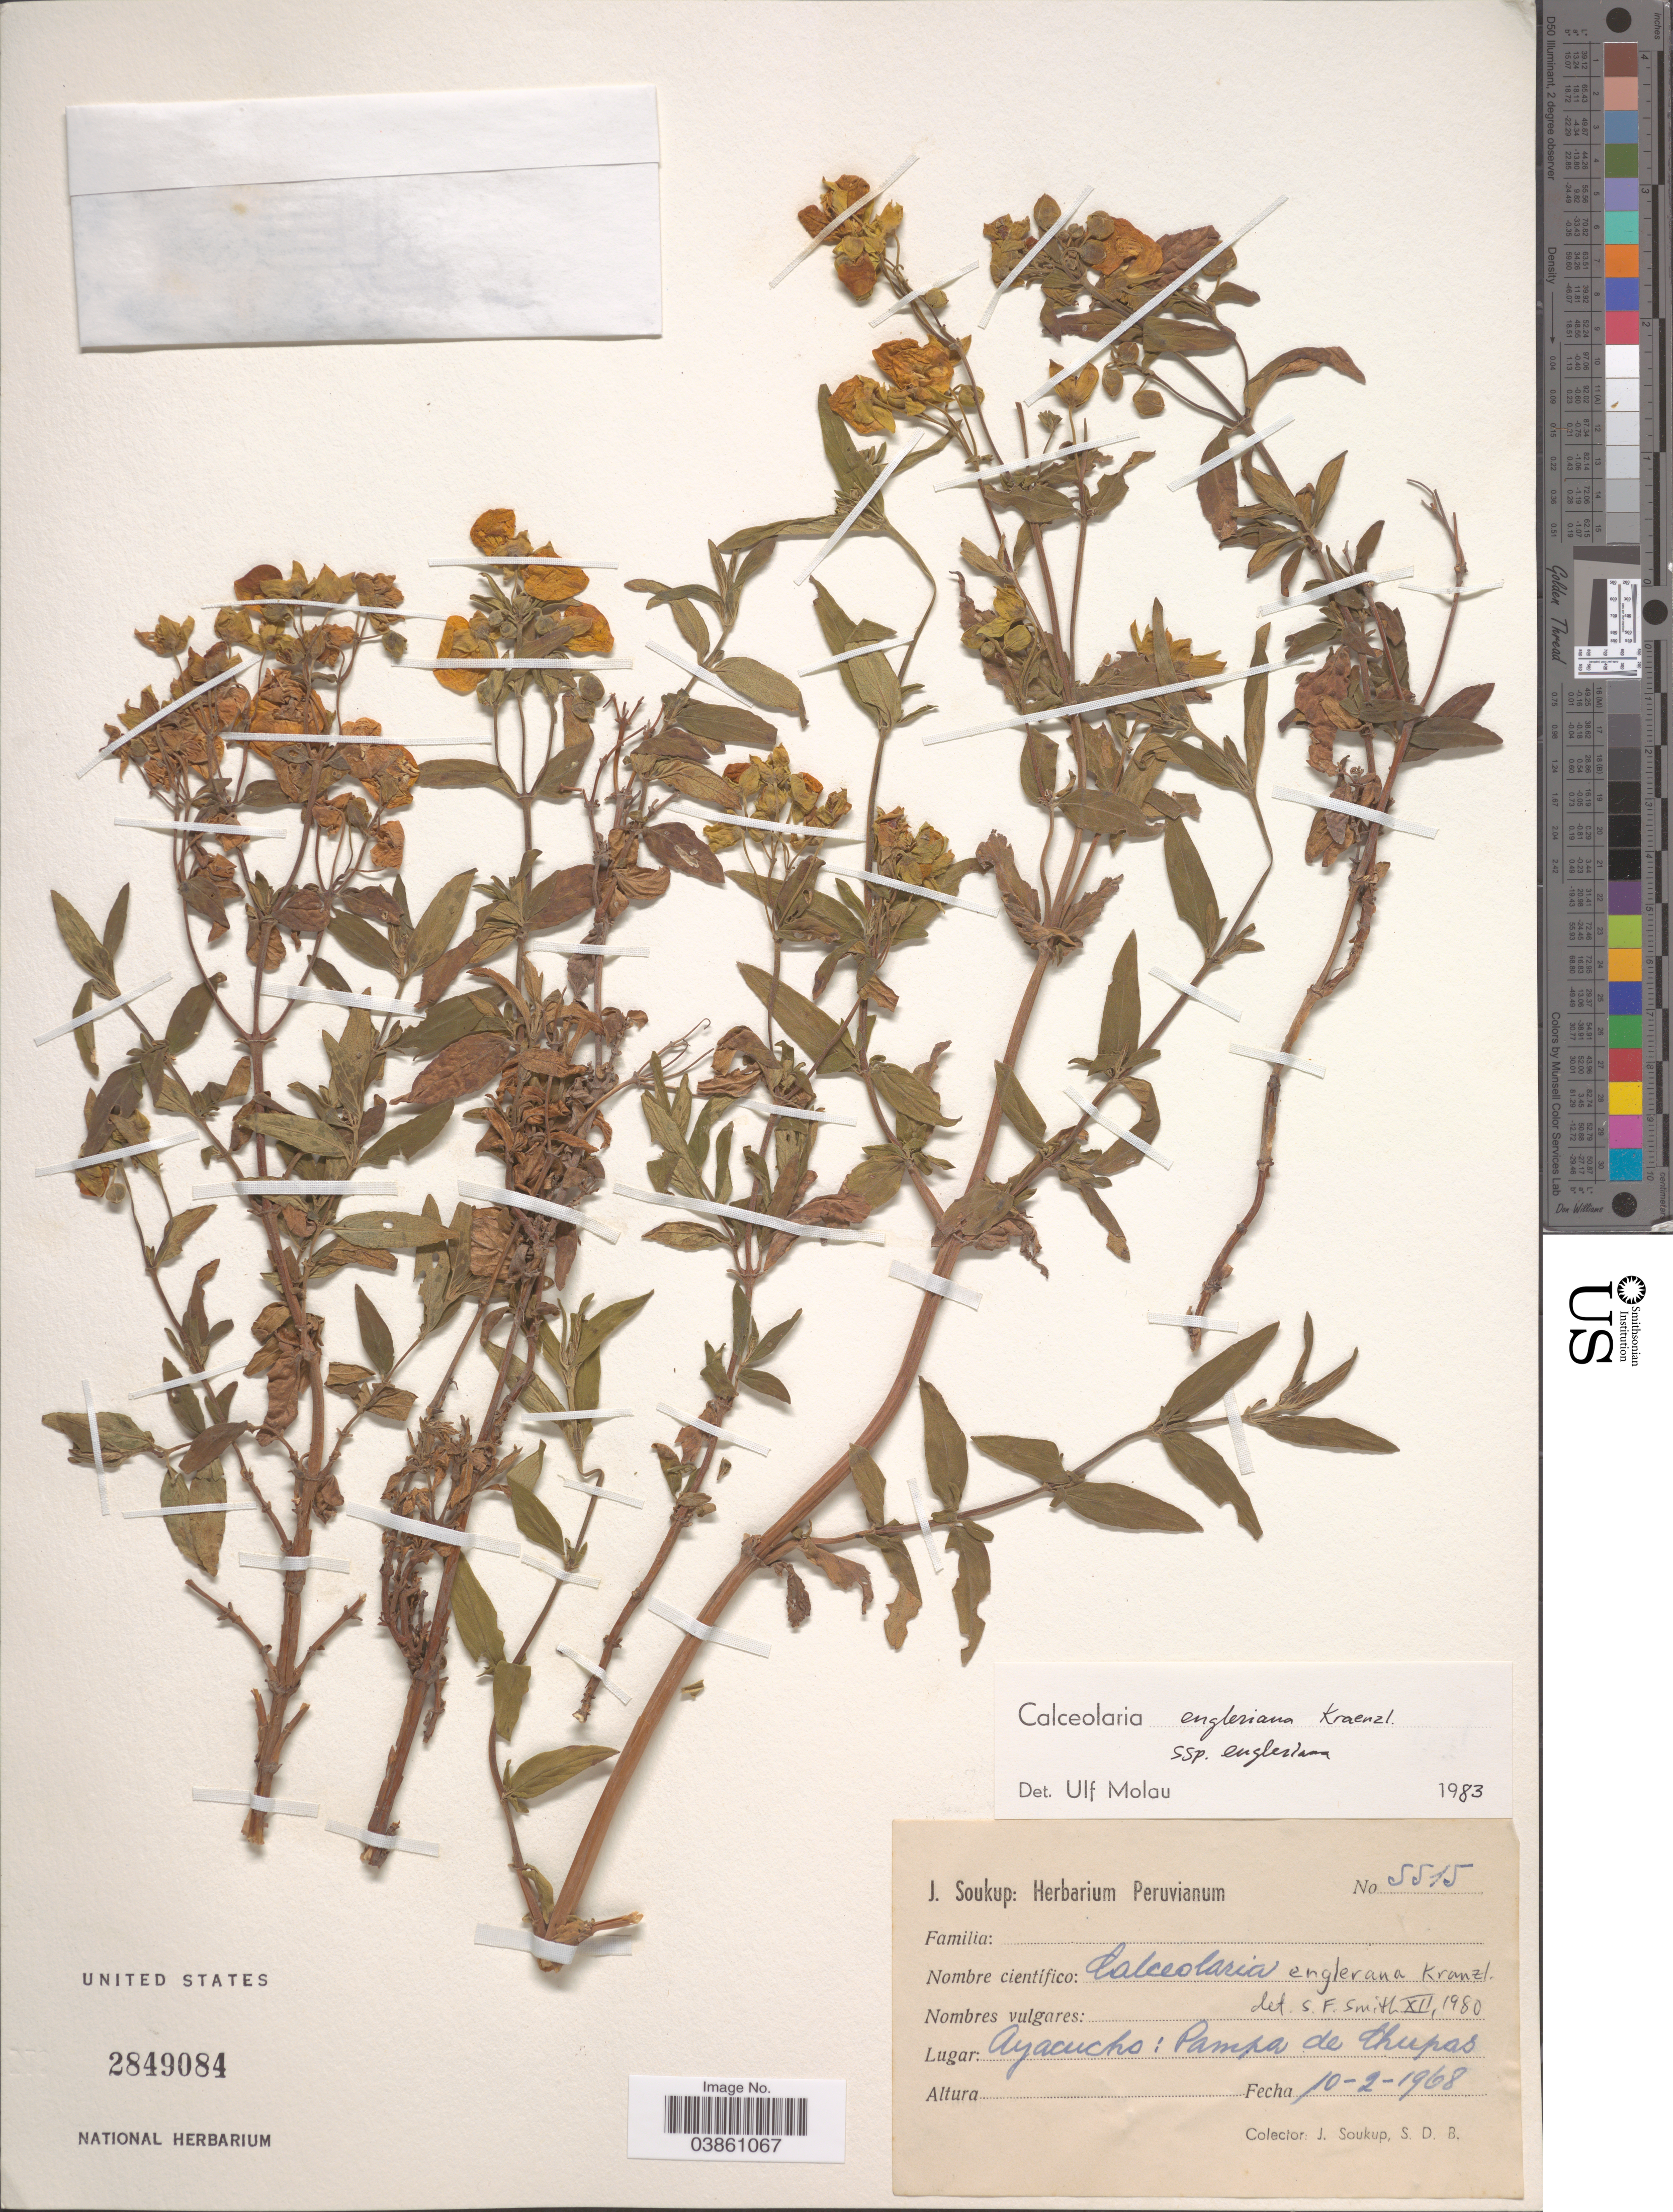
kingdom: Plantae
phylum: Tracheophyta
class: Magnoliopsida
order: Lamiales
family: Calceolariaceae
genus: Calceolaria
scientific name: Calceolaria engleriana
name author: Kraenzl.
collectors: J. Soukup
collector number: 5515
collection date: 1968-02-10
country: Peru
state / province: Ayacucho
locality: Pampa de Chupas.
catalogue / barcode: US 2849084